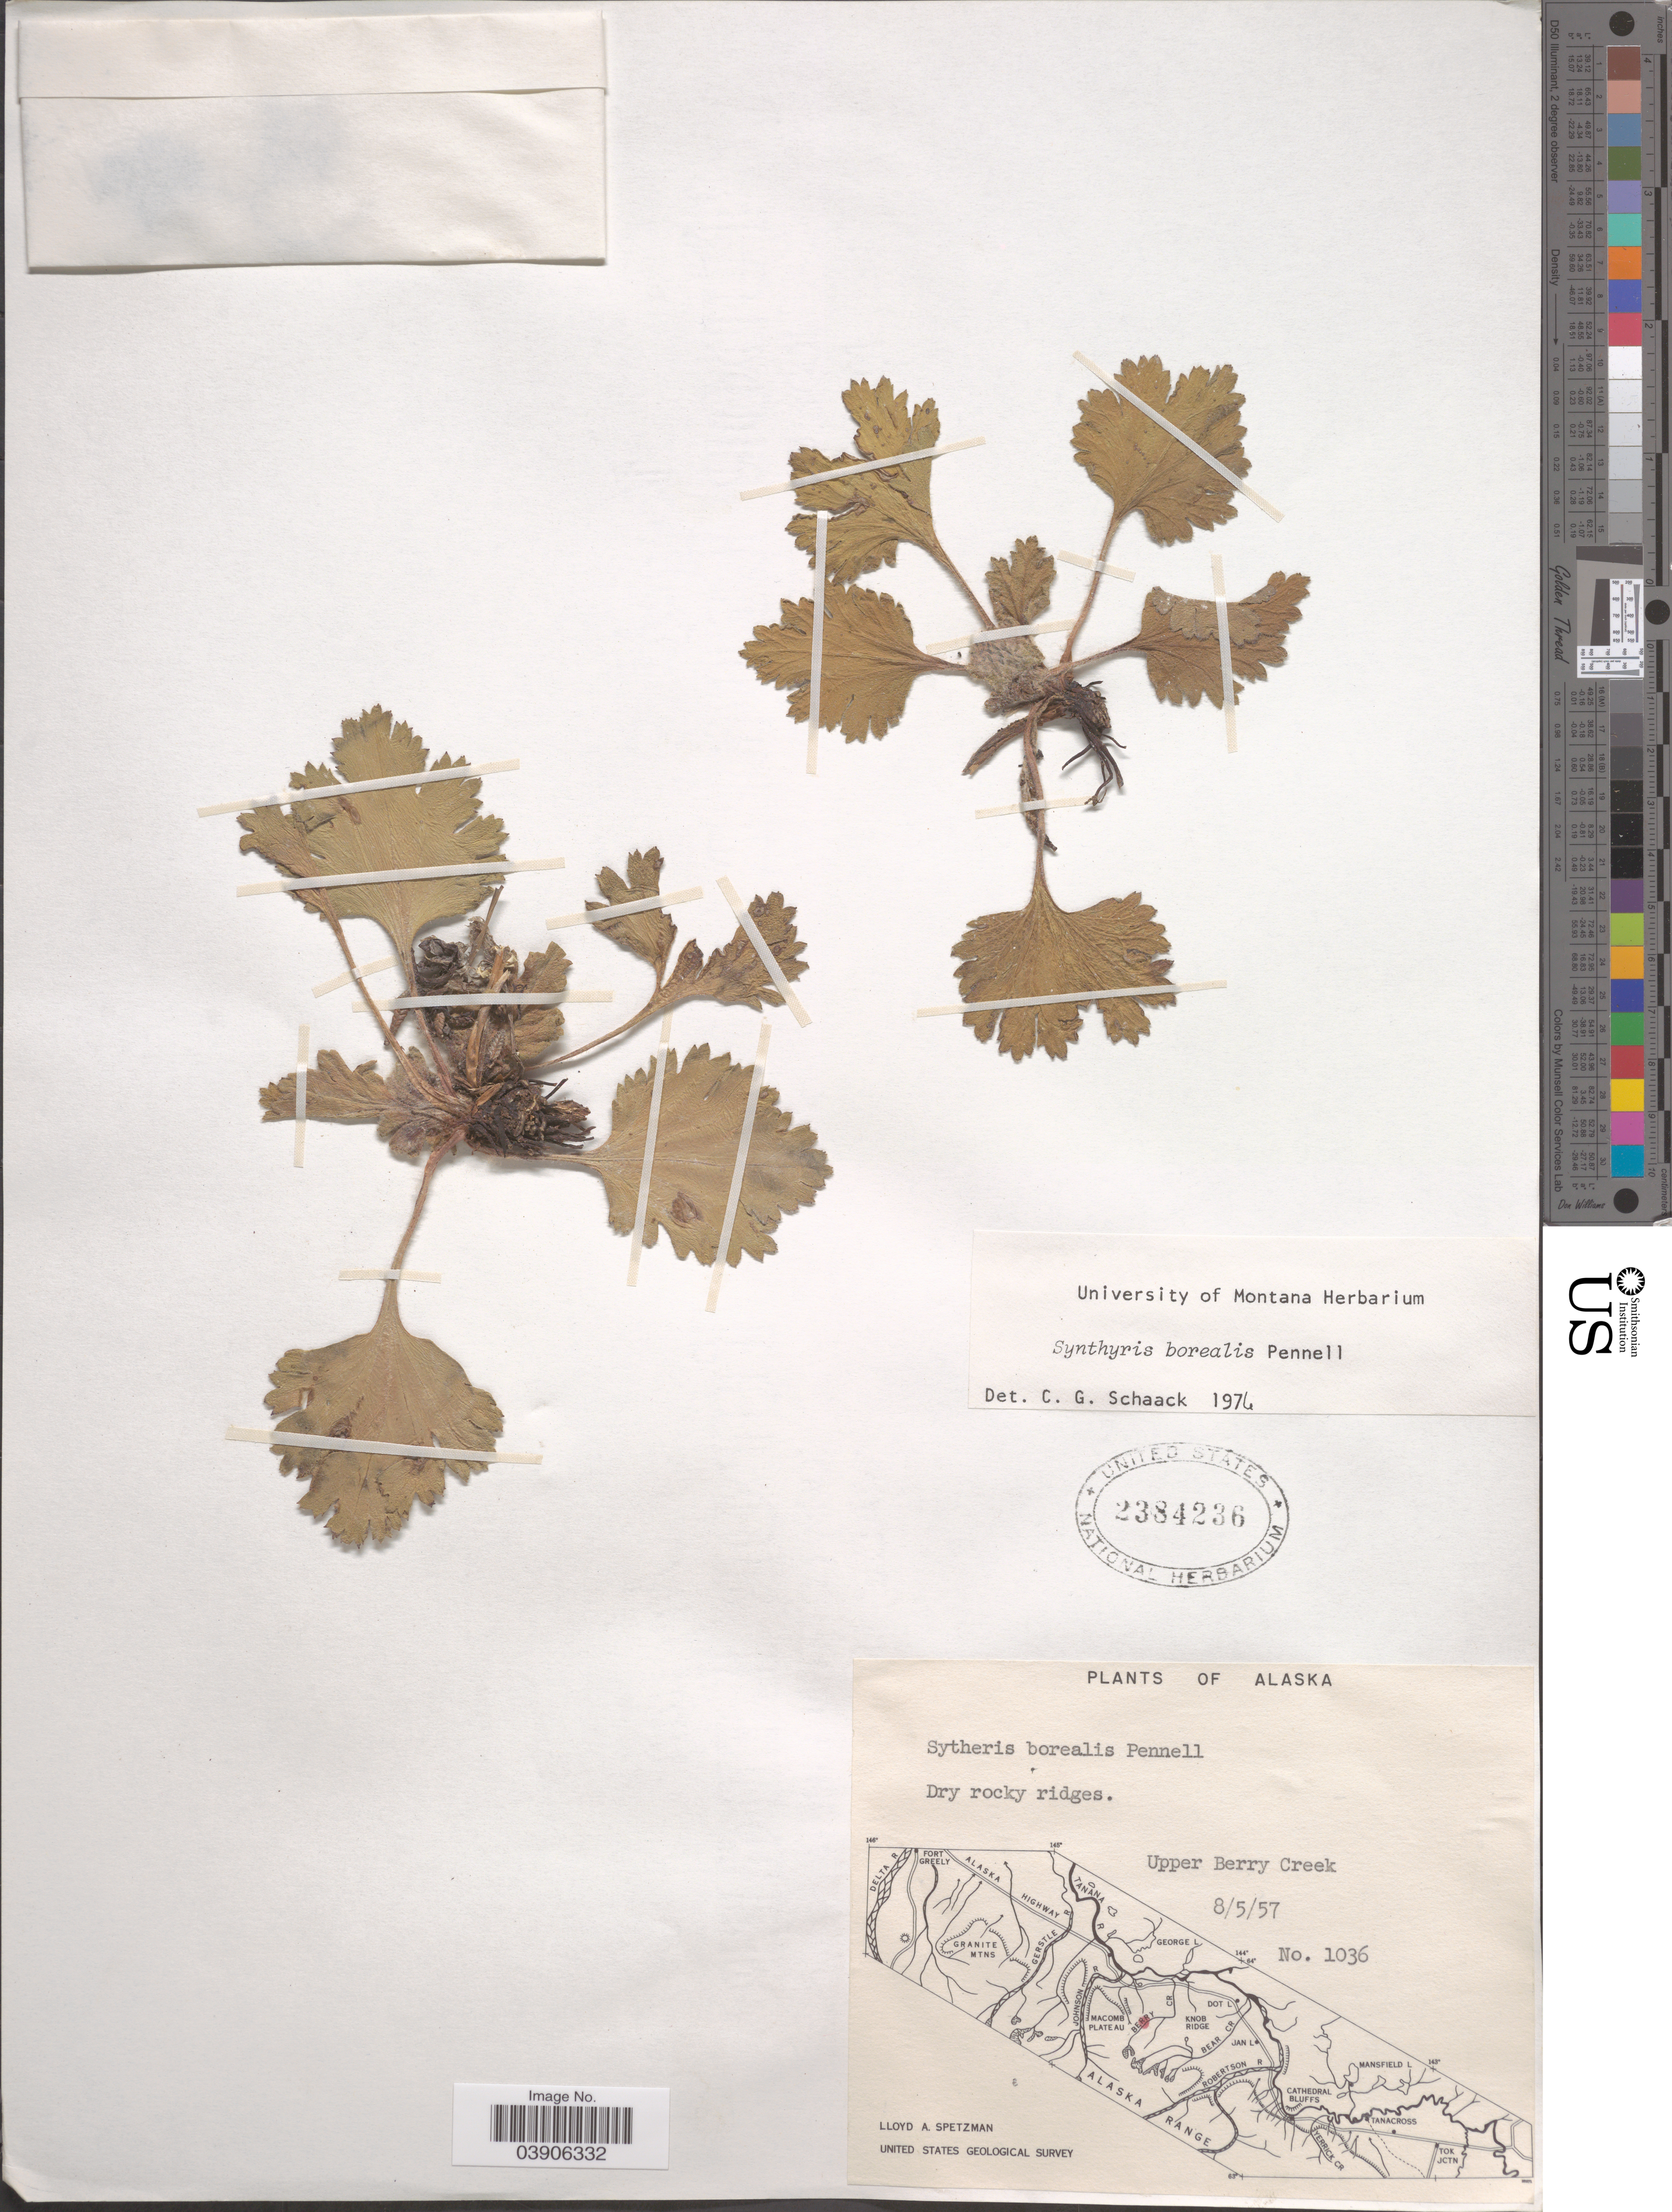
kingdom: Plantae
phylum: Tracheophyta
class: Magnoliopsida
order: Lamiales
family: Plantaginaceae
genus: Synthyris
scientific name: Synthyris borealis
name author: Pennell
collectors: L. Spetzman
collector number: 1036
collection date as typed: Transcribed d/m/y: 5/8/57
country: United States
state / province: Alaska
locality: Upper Berry Creek.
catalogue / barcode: US 2384236